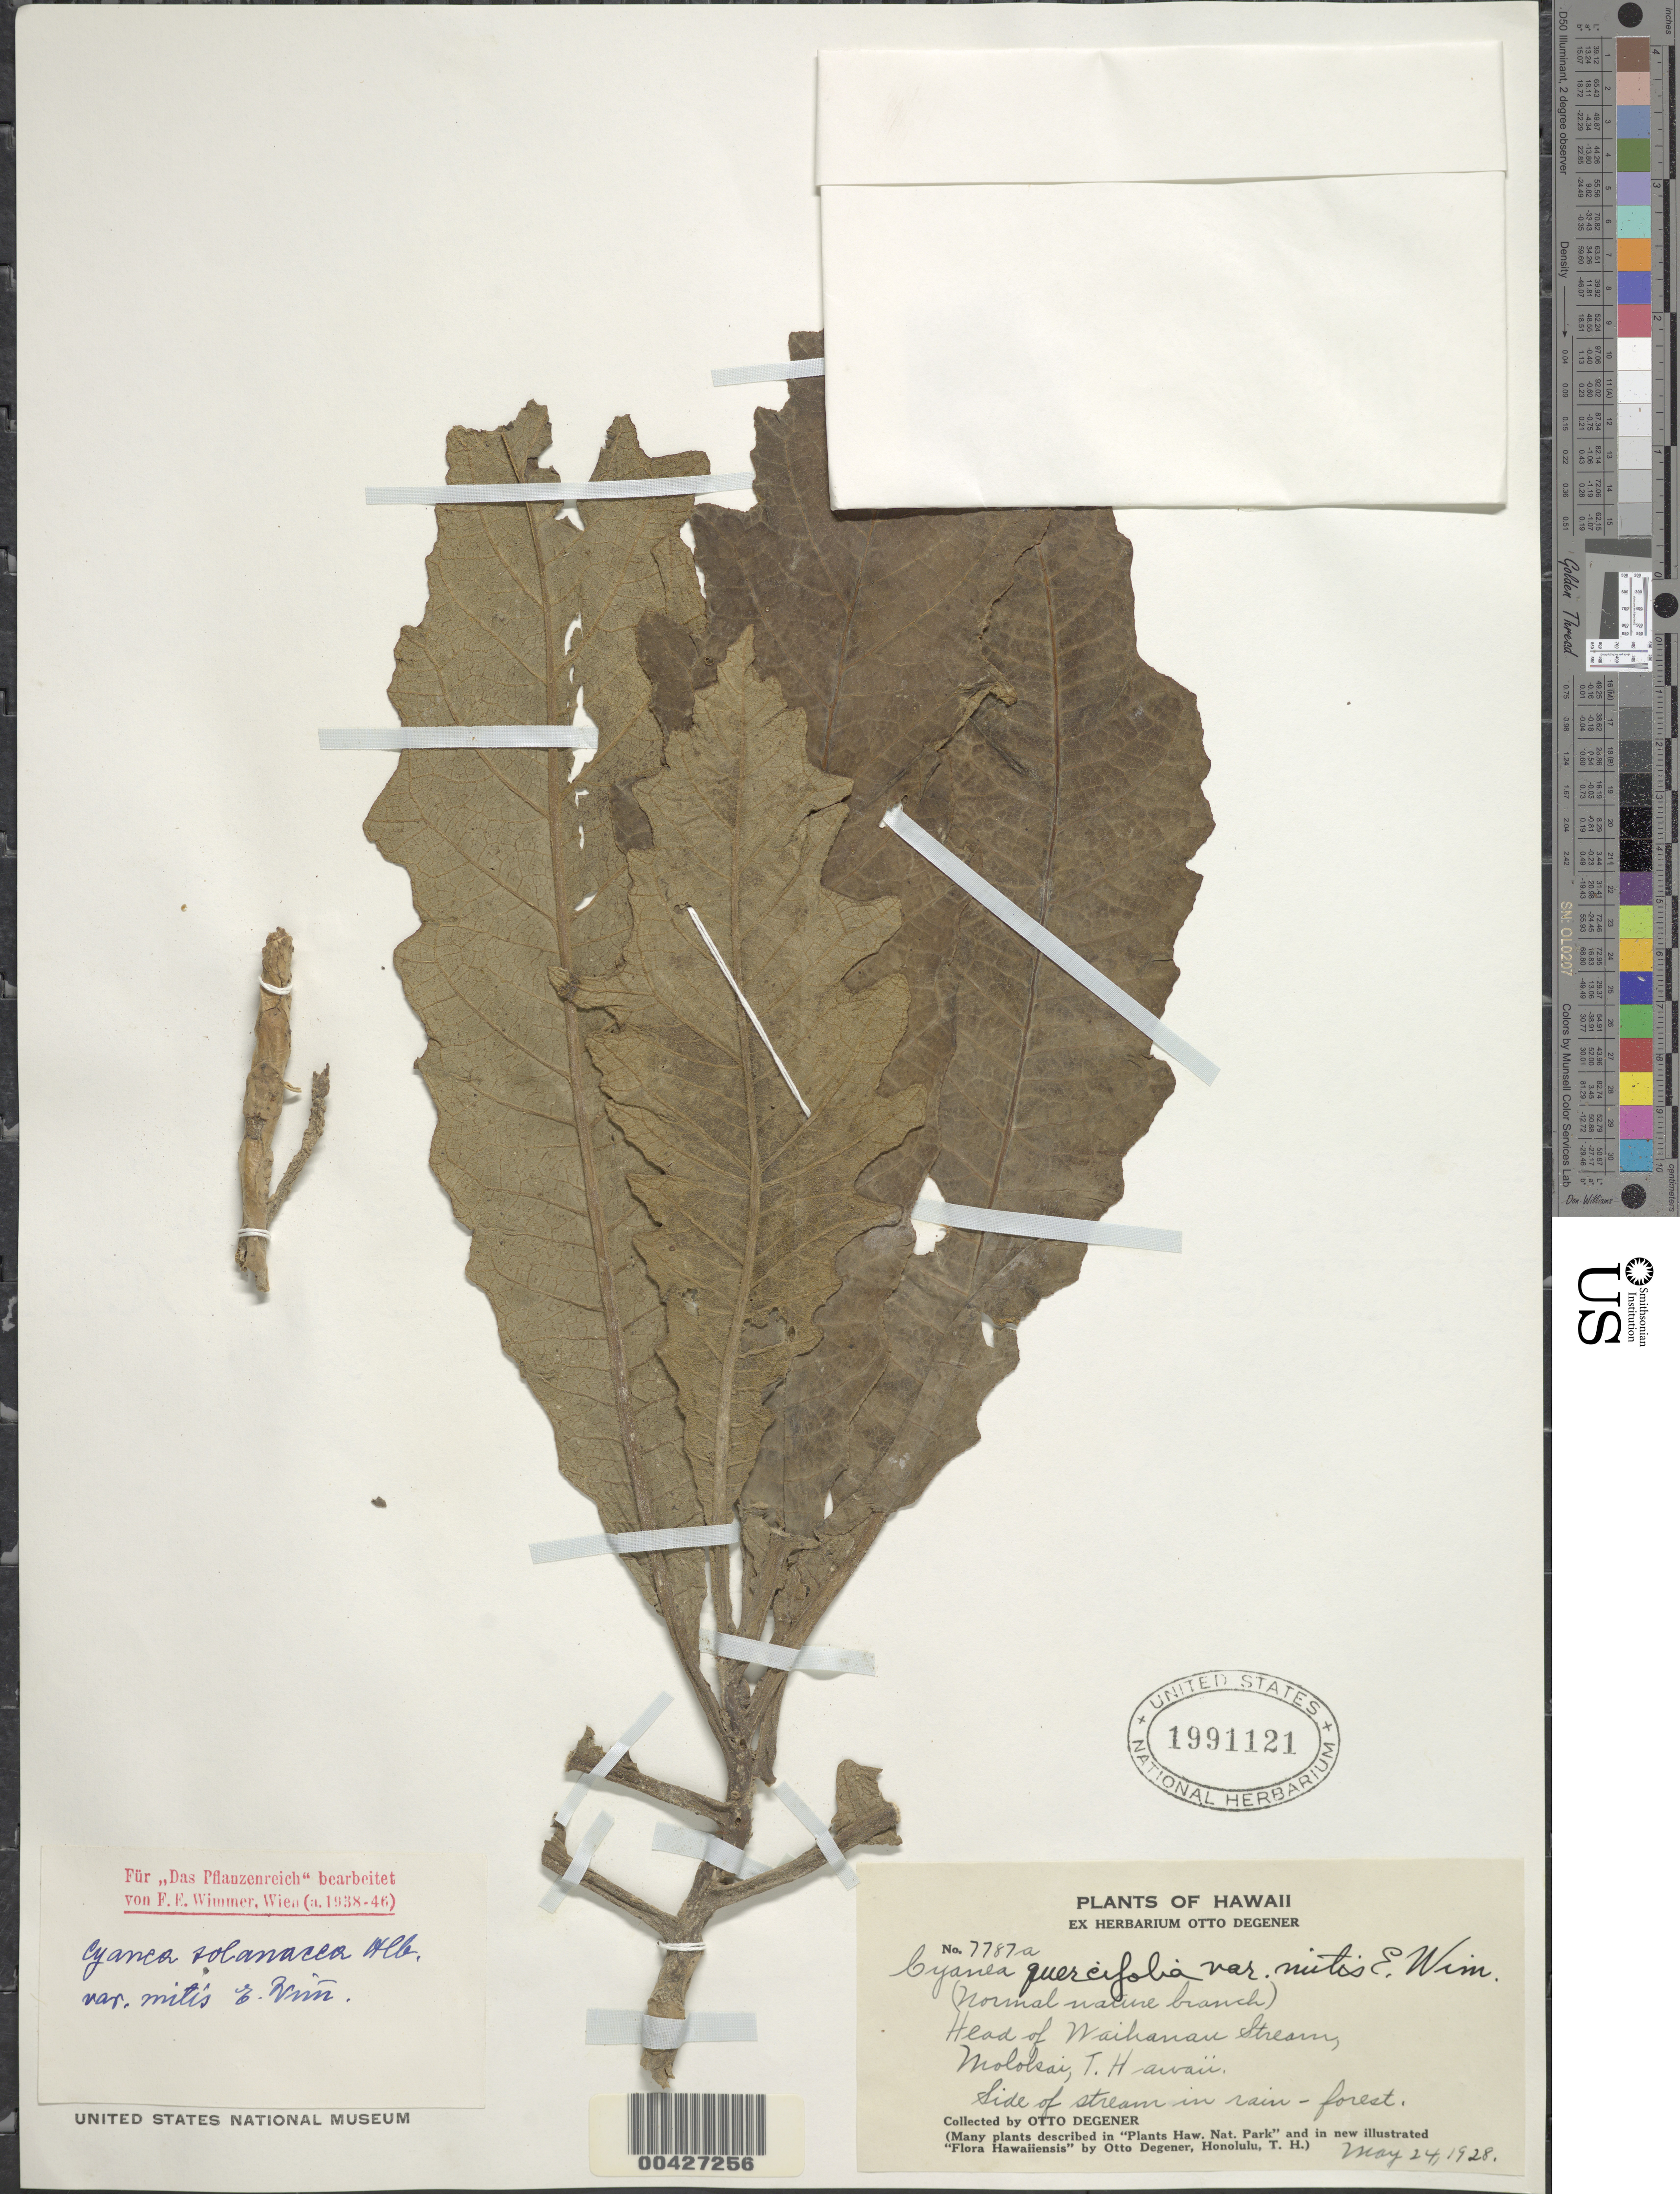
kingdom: Plantae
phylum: Tracheophyta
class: Magnoliopsida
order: Asterales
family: Campanulaceae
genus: Cyanea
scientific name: Cyanea solanacea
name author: Hillebr.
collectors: O. Degener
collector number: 7787a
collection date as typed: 24 May 1928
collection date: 1928-05-24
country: United States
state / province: Hawaii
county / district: Maui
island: Moloka'i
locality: head of Waihanau Stream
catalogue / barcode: US 1991121